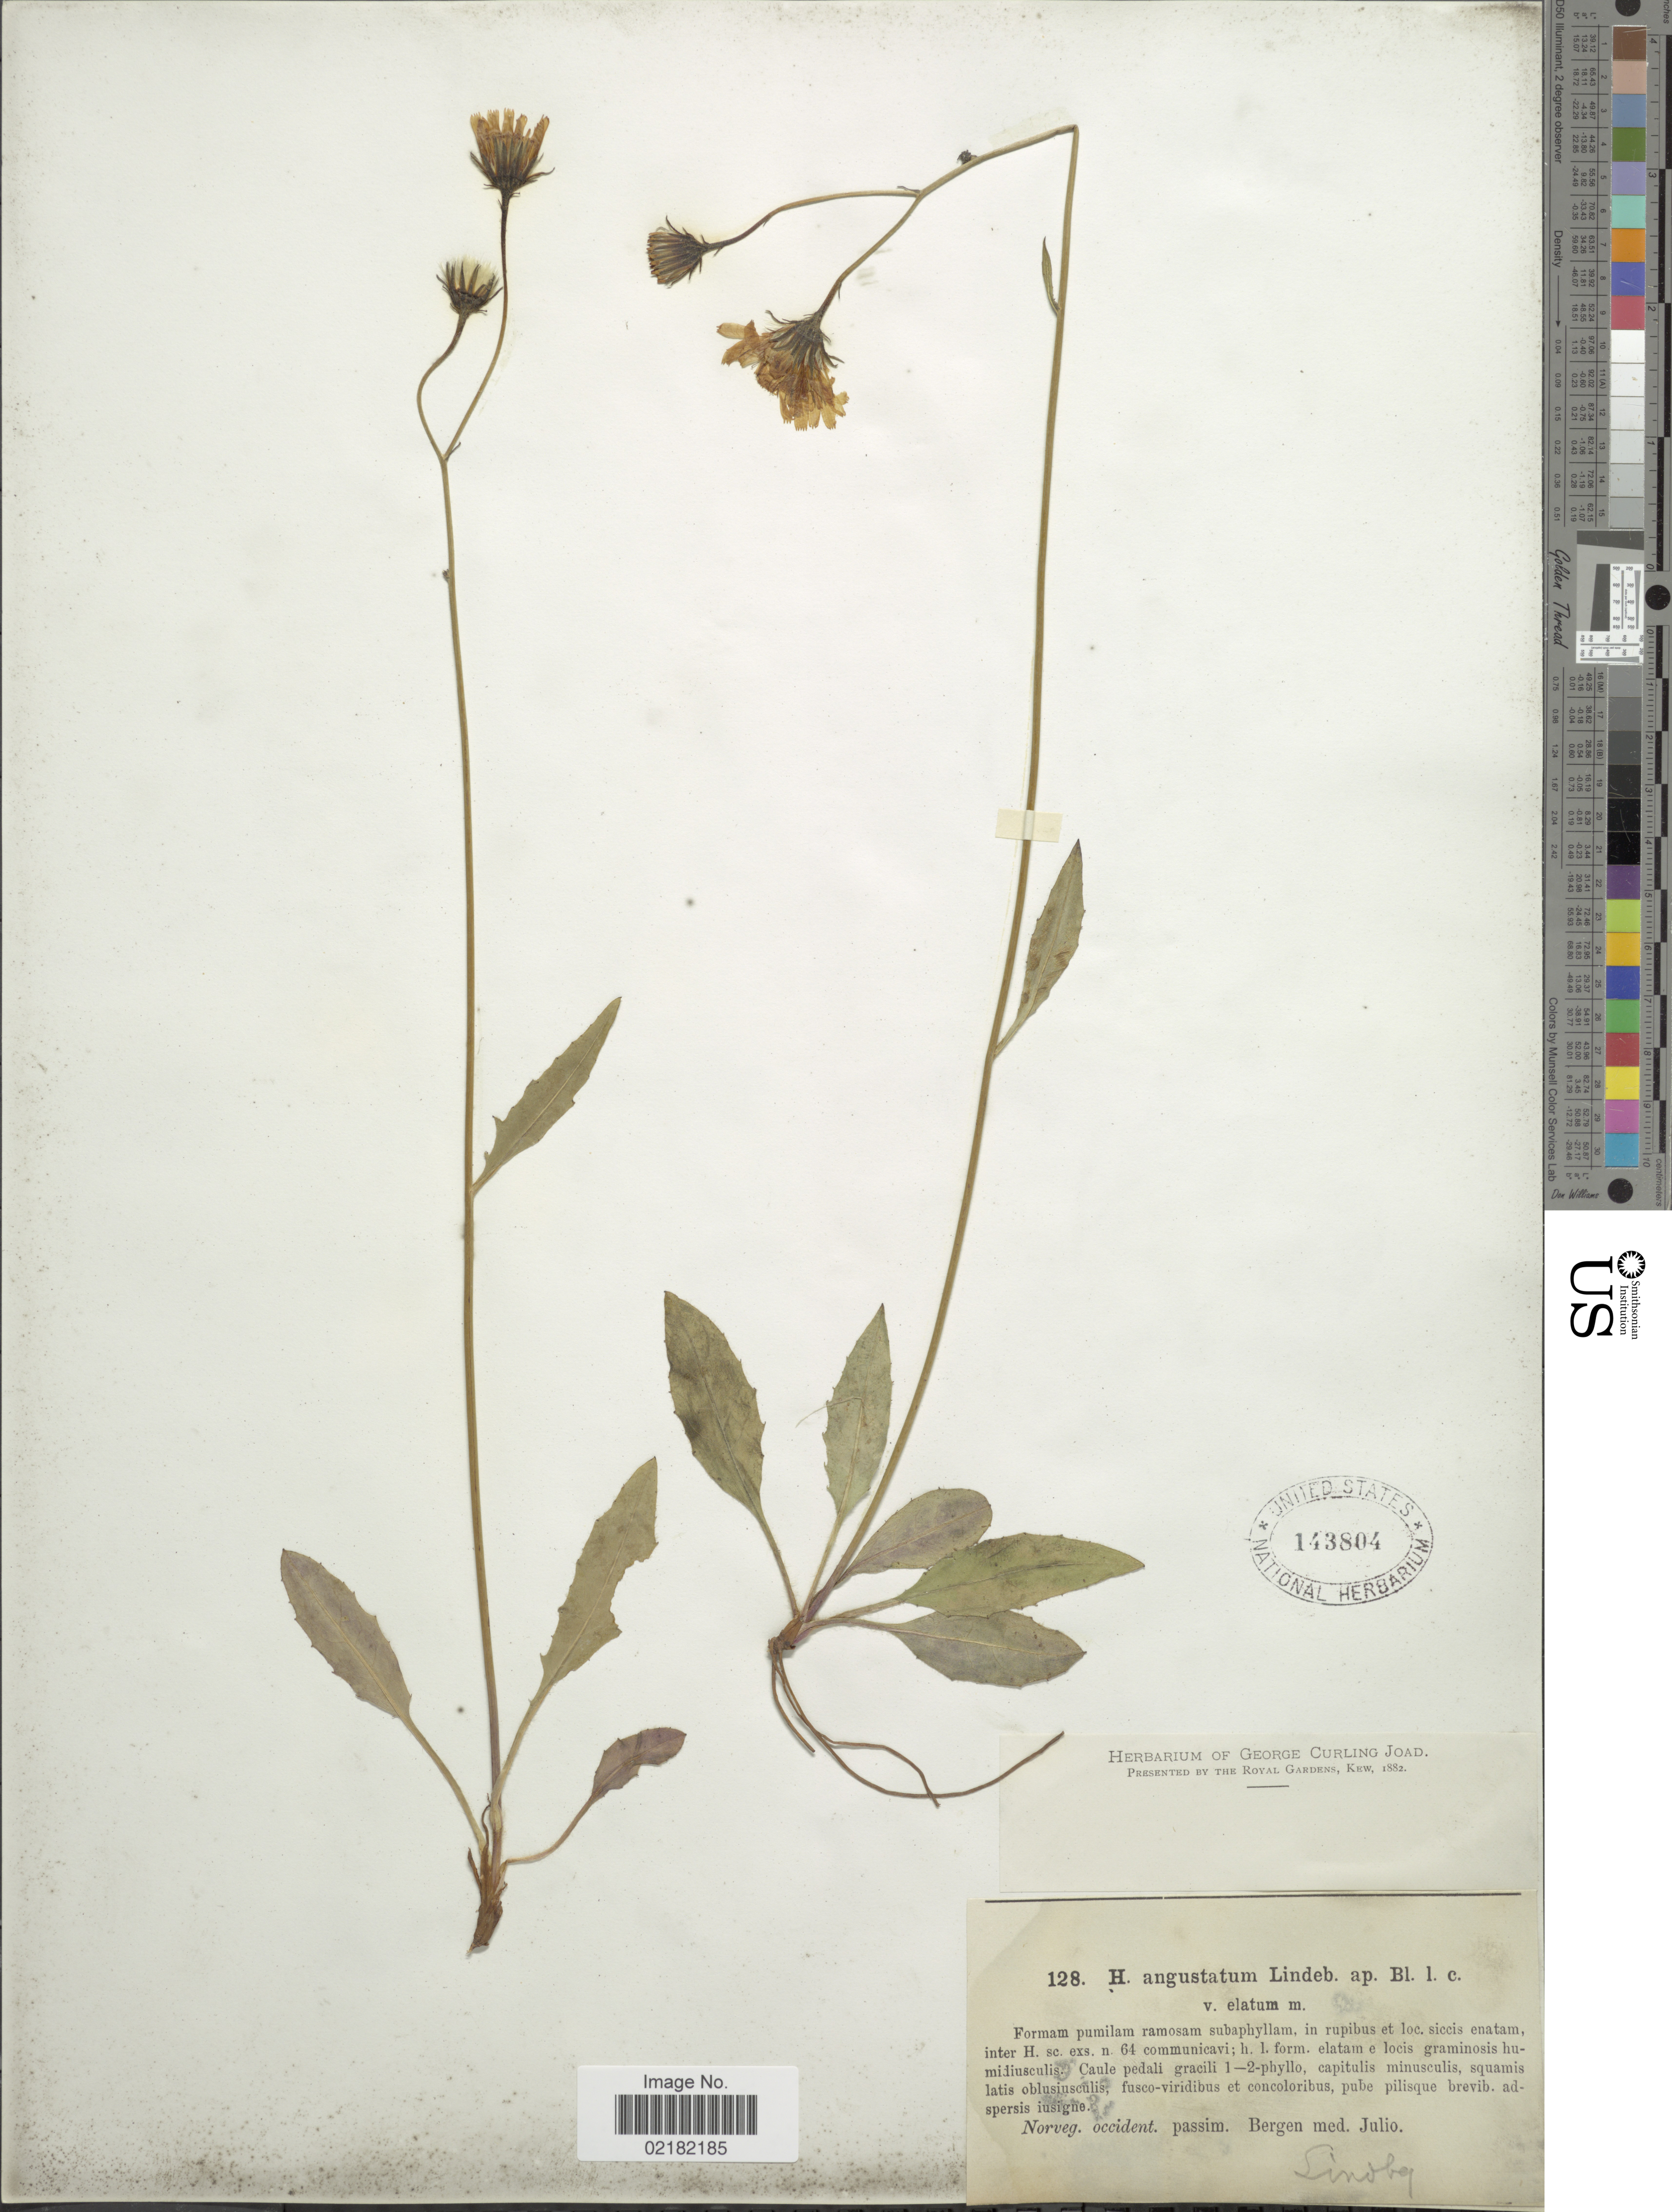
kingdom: Plantae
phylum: Tracheophyta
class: Magnoliopsida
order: Asterales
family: Asteraceae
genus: Hieracium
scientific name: Hieracium angustatum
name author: Lindeb.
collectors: ex herb. George Curling Joad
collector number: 128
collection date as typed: med Julio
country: Norway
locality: Norveg. occident. passim. Bergen.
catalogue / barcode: US 143804